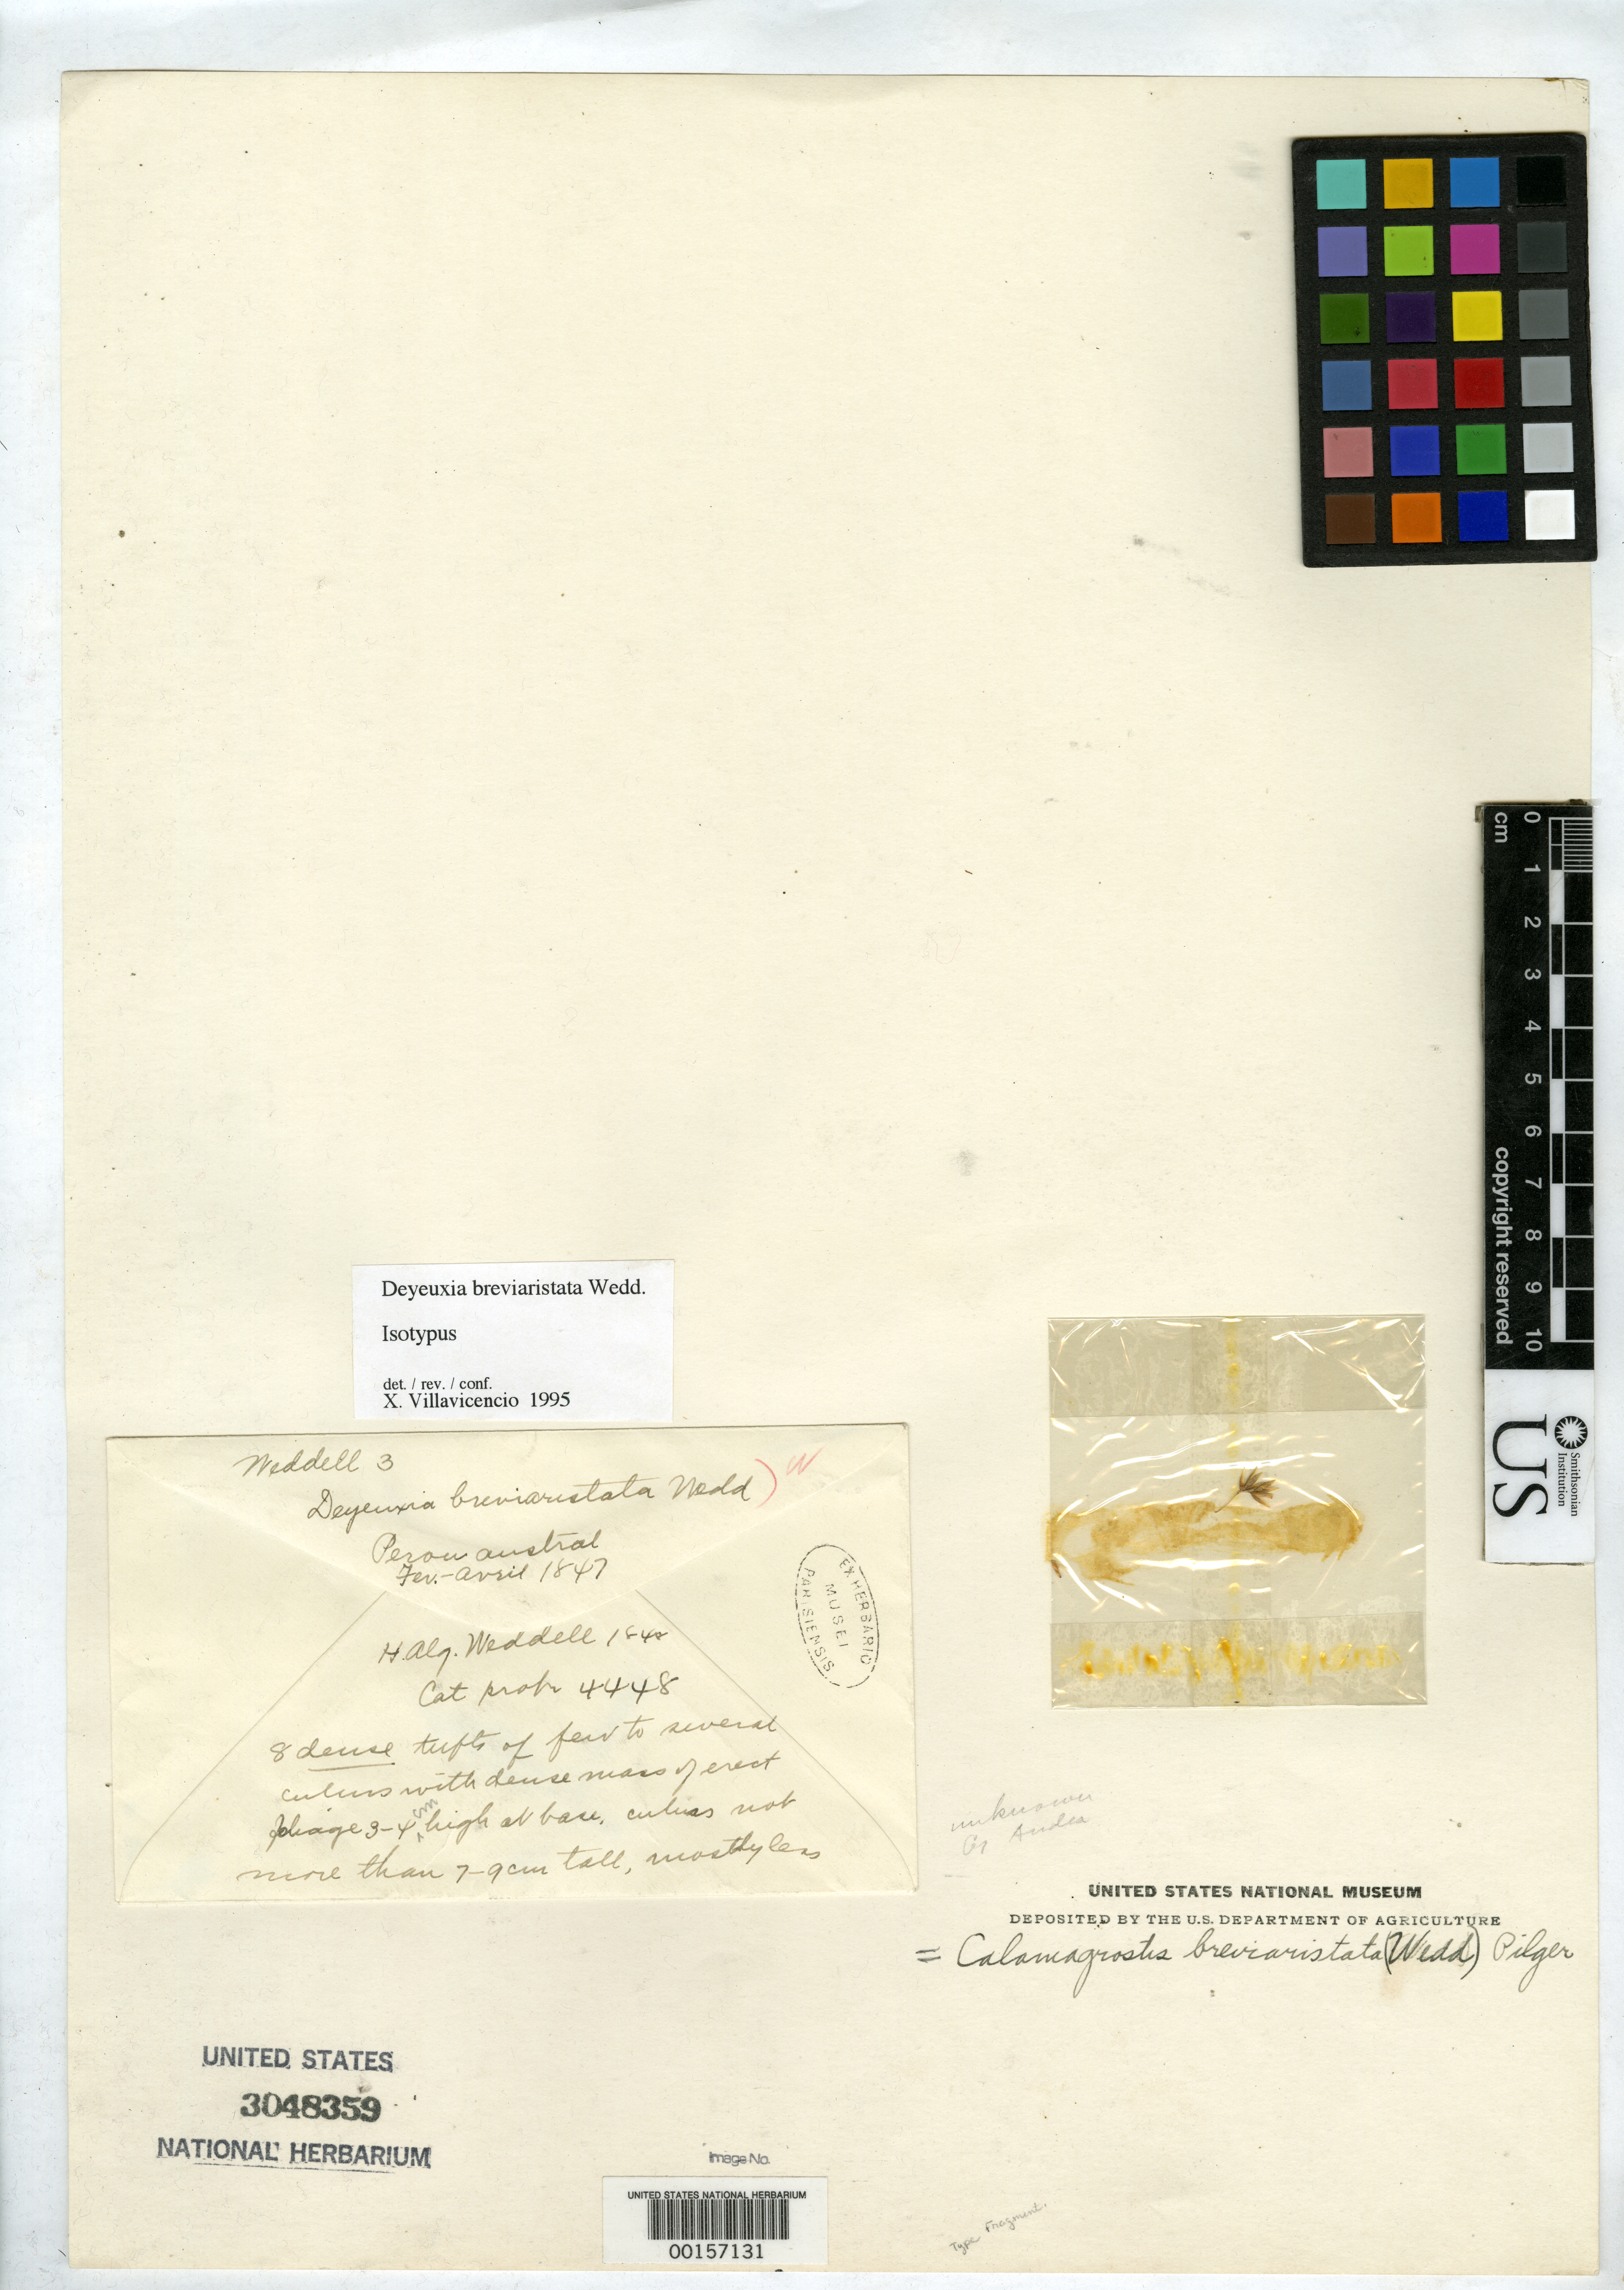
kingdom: Plantae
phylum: Tracheophyta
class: Liliopsida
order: Poales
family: Poaceae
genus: Deyeuxia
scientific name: Deyeuxia breviaristata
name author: Wedd.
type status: Type Fragment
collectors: H. A. Weddell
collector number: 4448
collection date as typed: Feb 1847 to -- Apr 1847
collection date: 1847-02/1847-04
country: Peru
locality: Peru austral.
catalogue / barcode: US 3048359